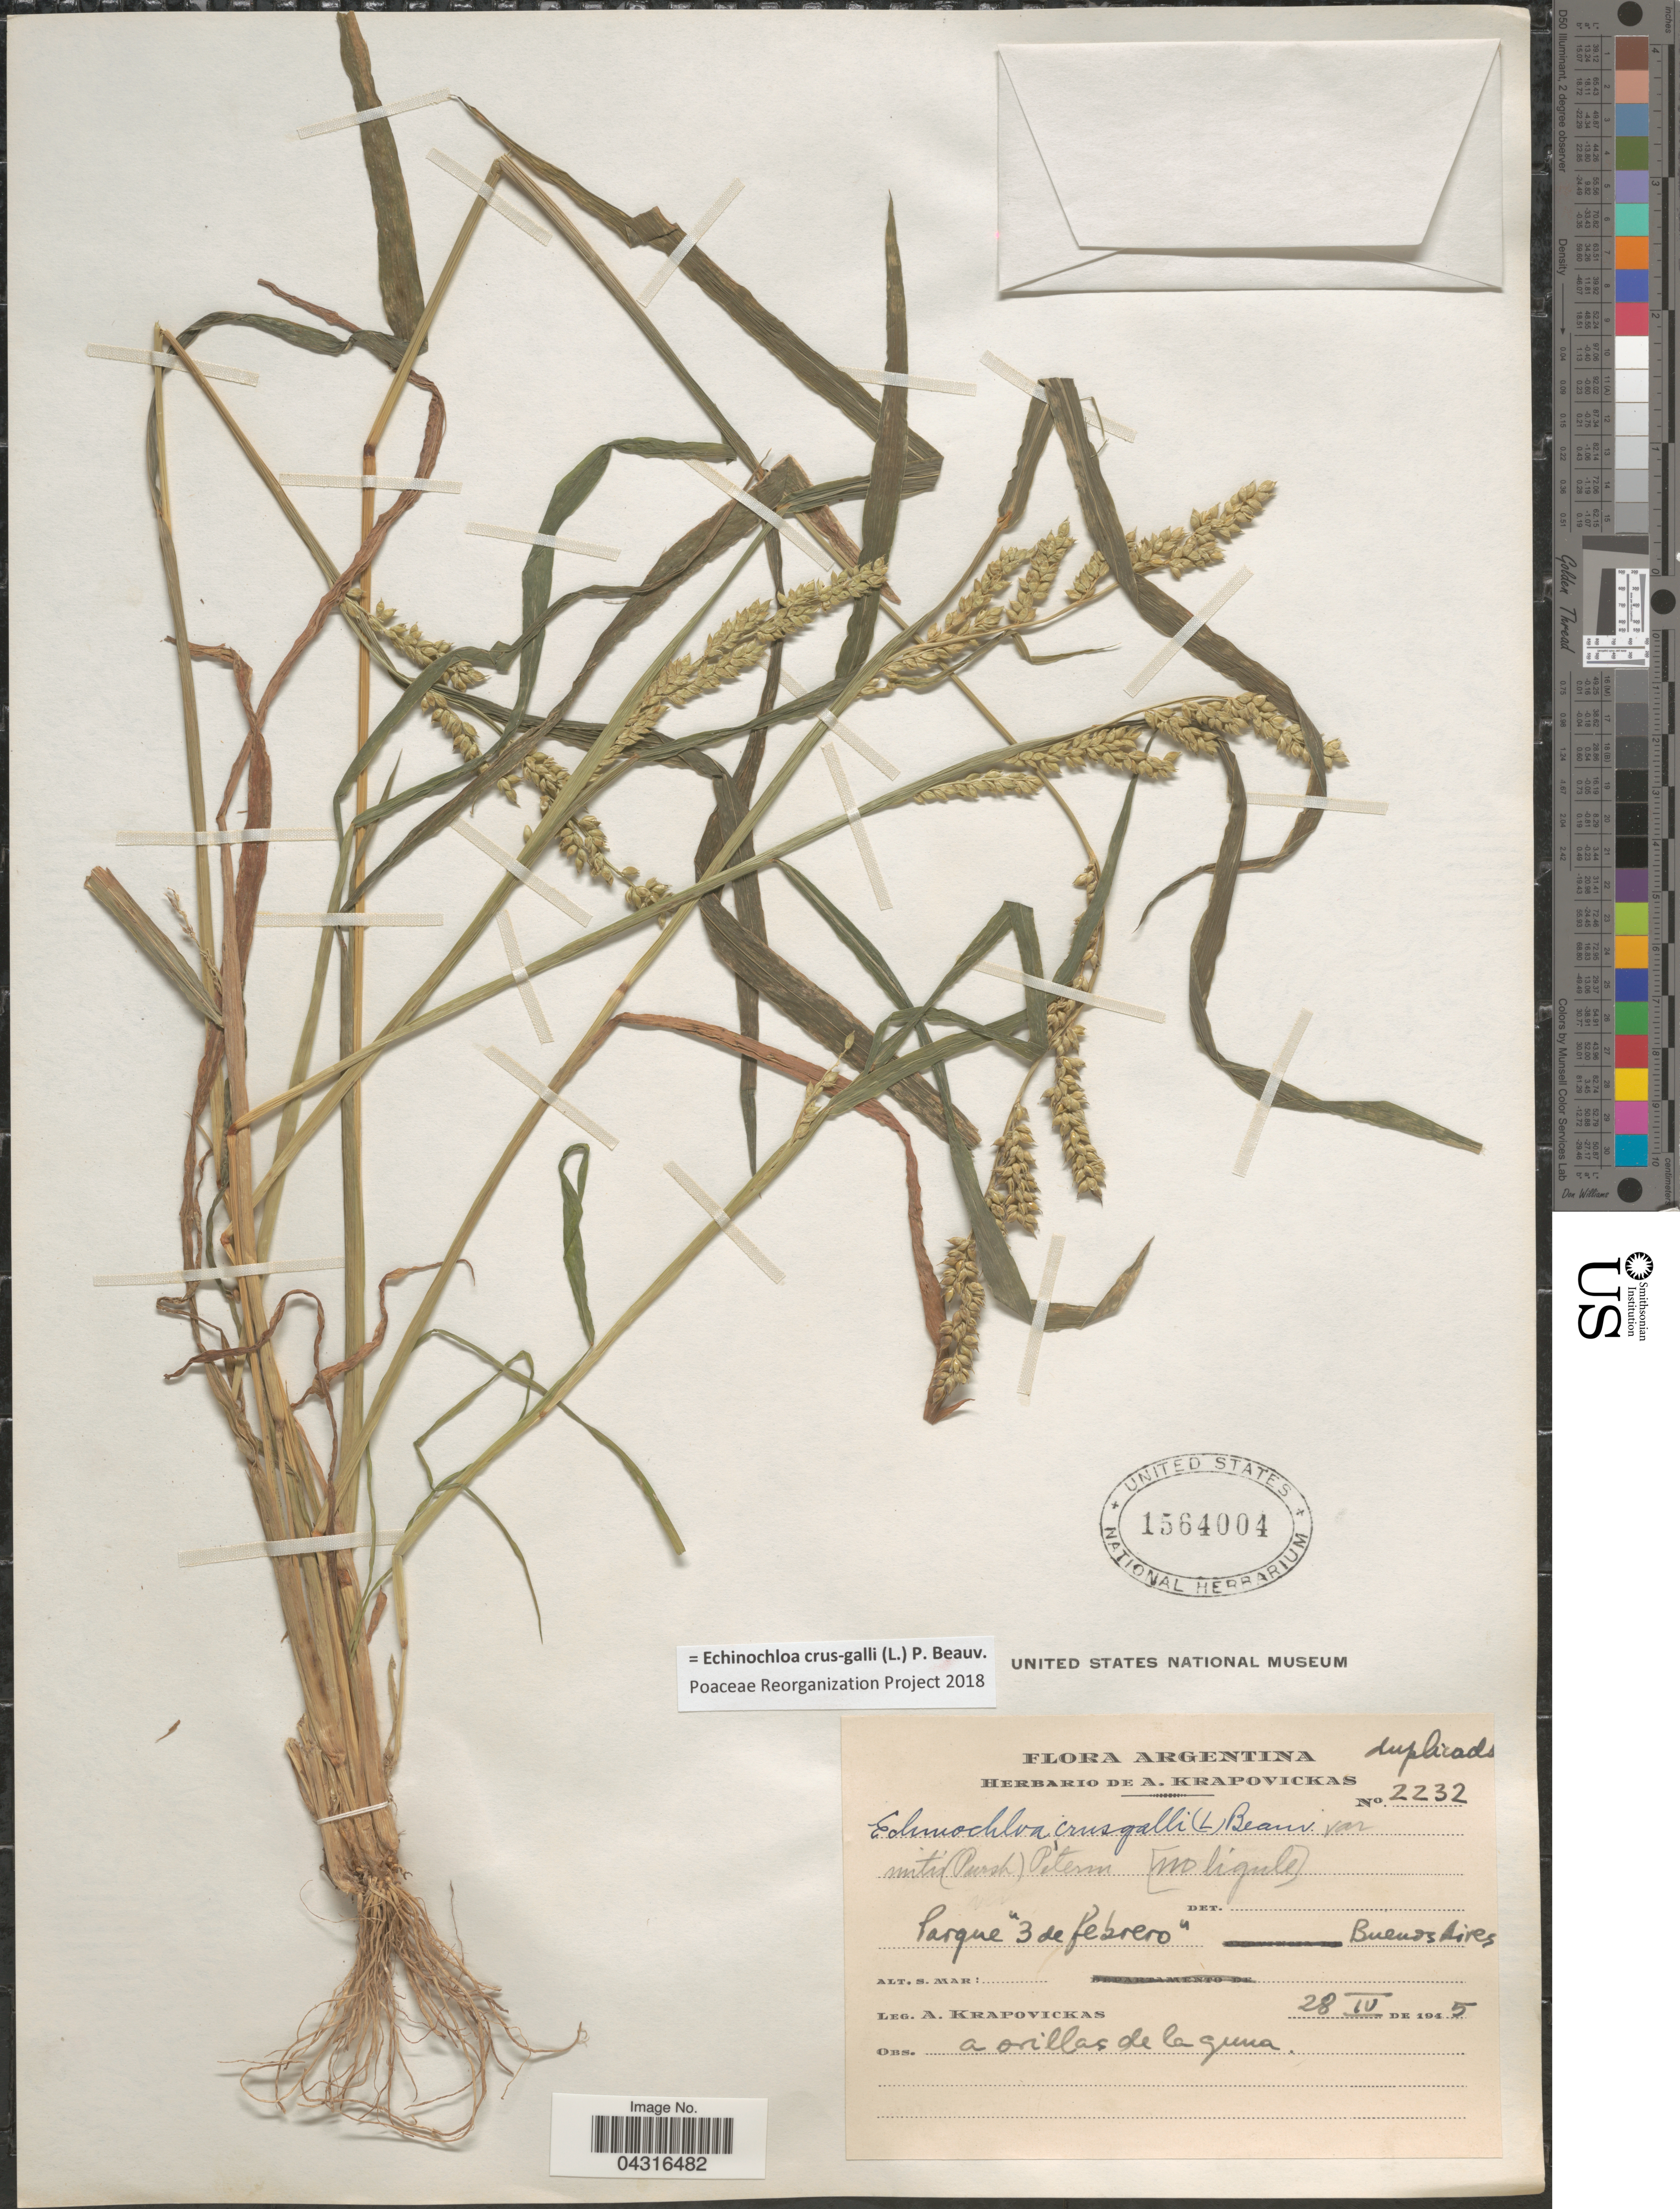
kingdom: Plantae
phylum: Tracheophyta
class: Liliopsida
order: Poales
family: Poaceae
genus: Echinochloa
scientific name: Echinochloa crus-galli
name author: (L.) P. Beauv.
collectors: A. Krapovickas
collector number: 2232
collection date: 1945-04-28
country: Argentina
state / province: Buenos Aires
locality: Parque "3 de febrero".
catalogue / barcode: US 1564004